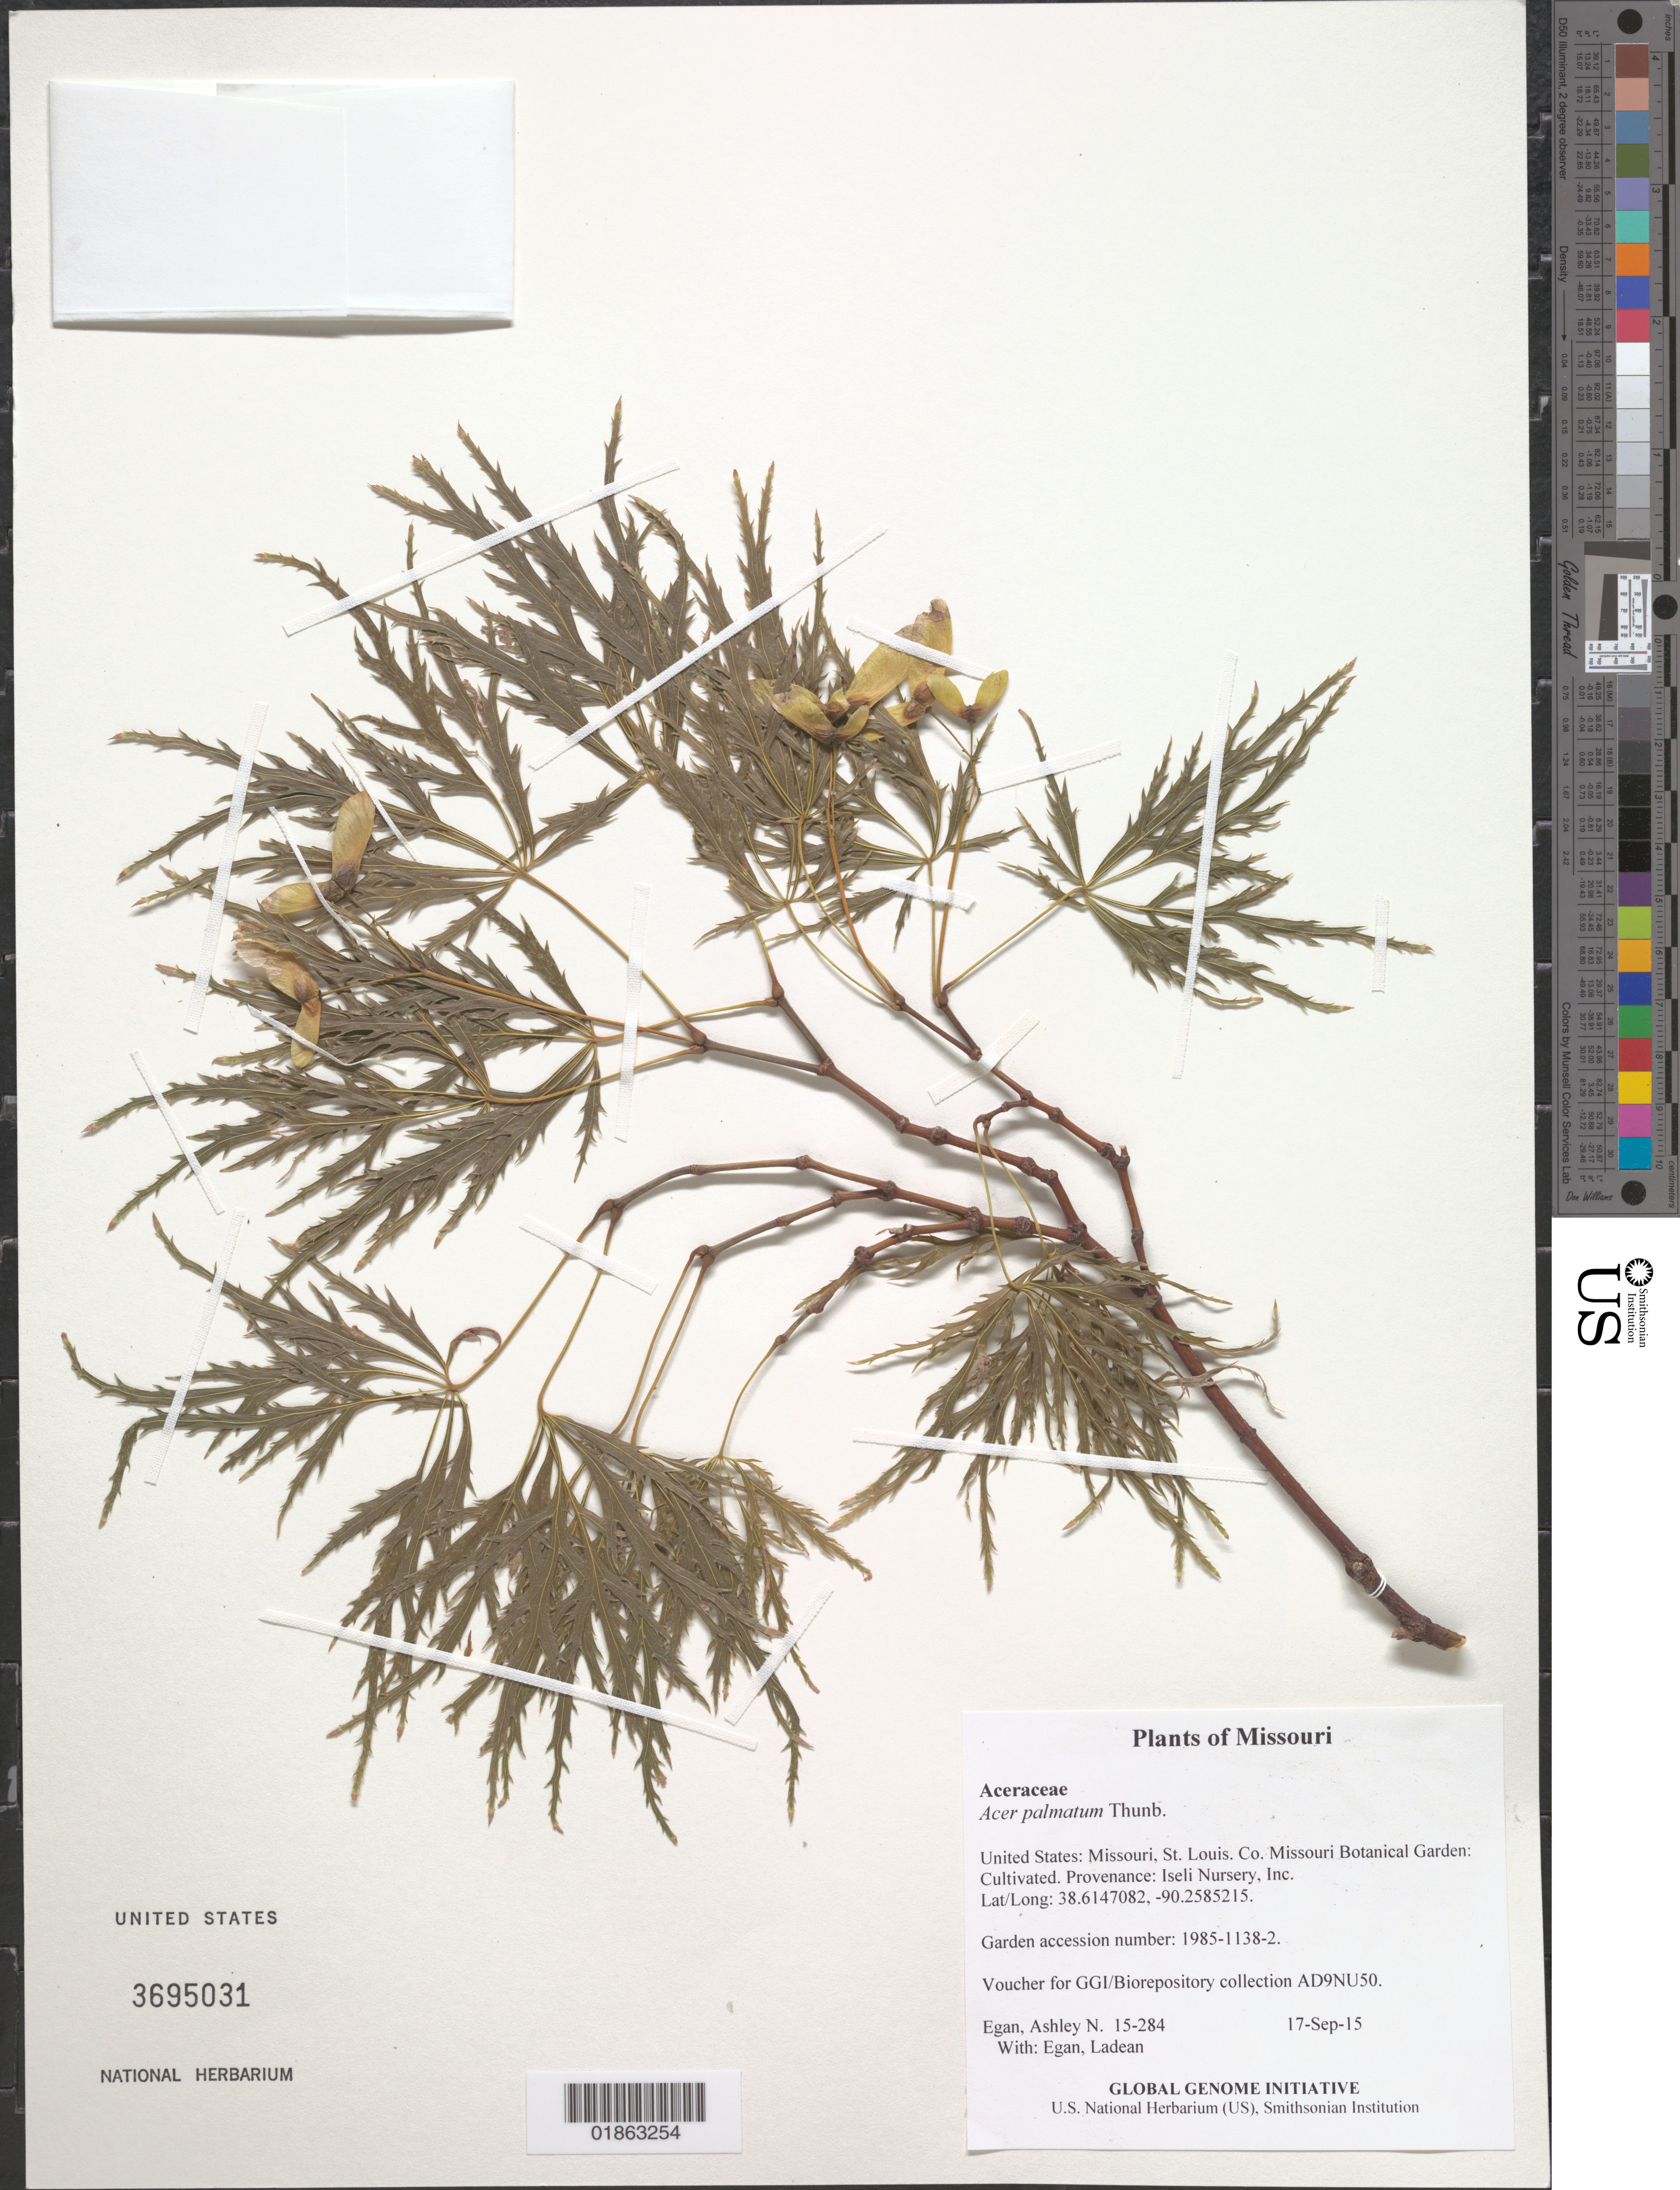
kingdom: Plantae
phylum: Tracheophyta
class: Magnoliopsida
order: Sapindales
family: Sapindaceae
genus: Acer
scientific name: Acer palmatum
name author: Thunb.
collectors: A. N. Egan & L. Egan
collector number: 15-284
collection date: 2015-09-17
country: United States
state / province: Missouri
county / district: St. Louis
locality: Missouri Botanical Garden: Cultivated. Provenance: Iseli Nursery, Inc.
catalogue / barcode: US 3695031